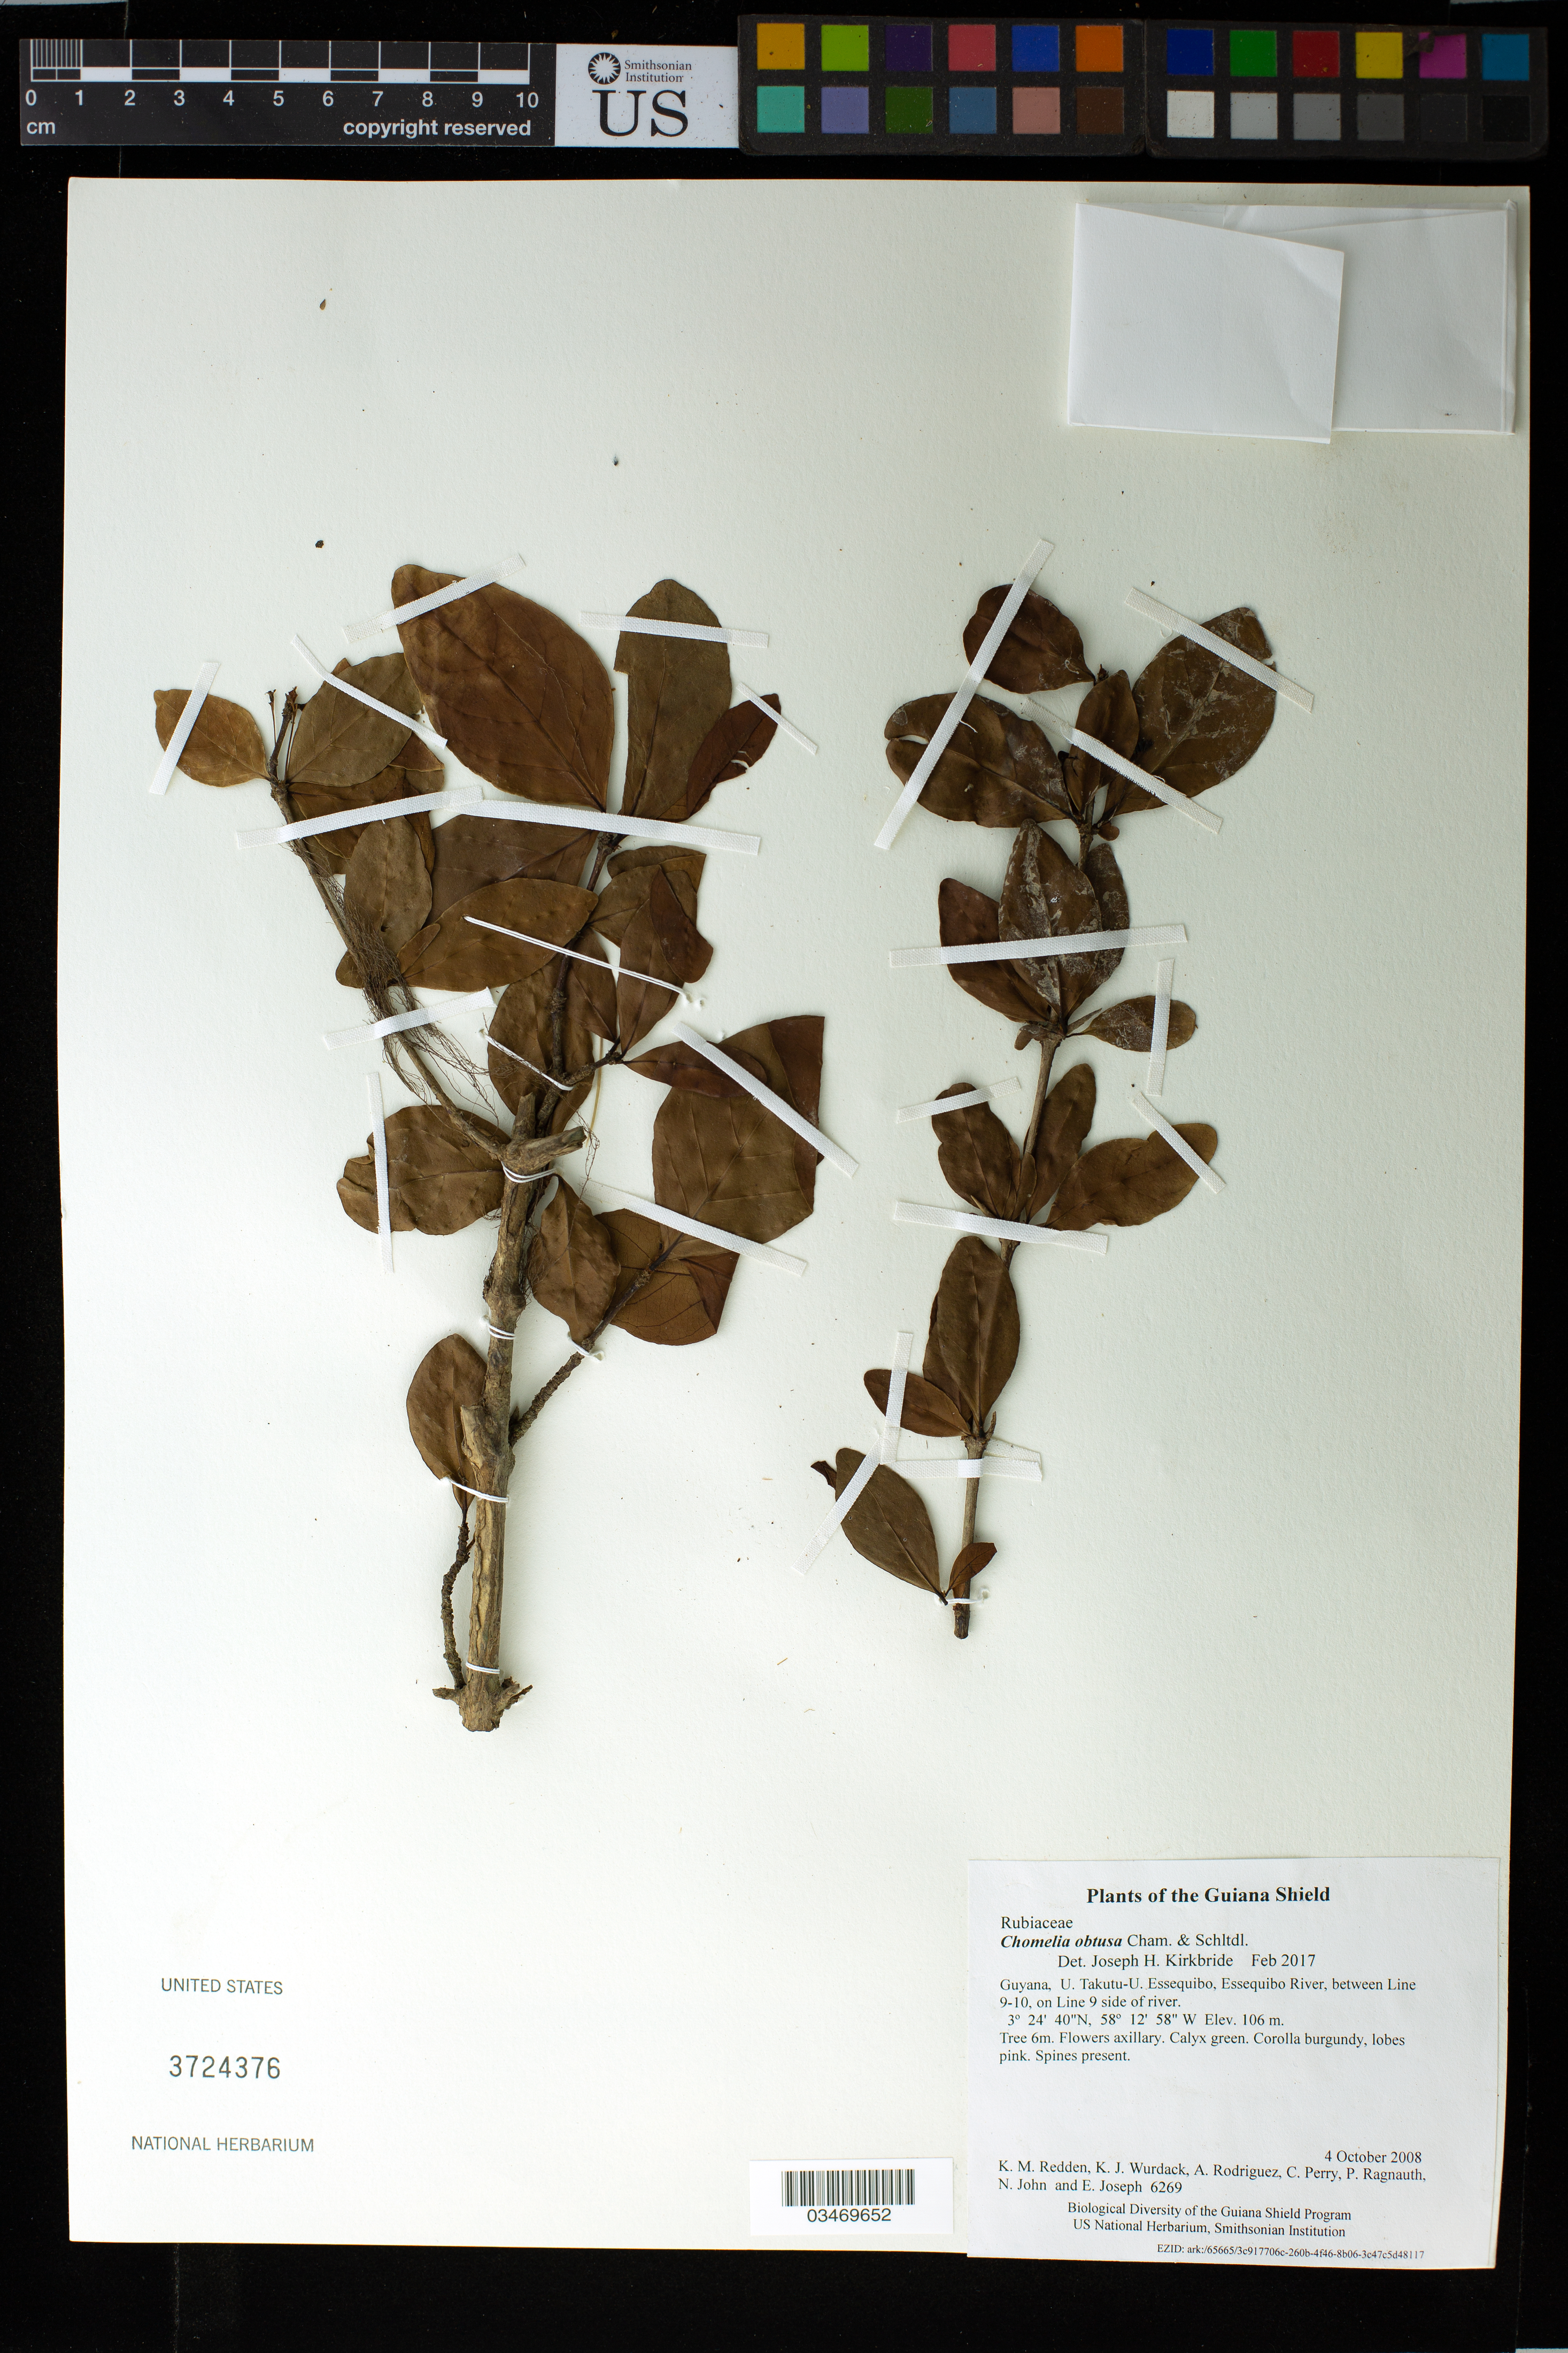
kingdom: Plantae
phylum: Tracheophyta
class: Magnoliopsida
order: Gentianales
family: Rubiaceae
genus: Chomelia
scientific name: Chomelia angustifolia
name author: Benth.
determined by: Kirkbride, J. H.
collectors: K. M. Redden, K. Wurdack, A. Rodriguez, C. Perry, P. Ragnauth, N. John & E. Joseph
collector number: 6269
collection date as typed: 4 October 2008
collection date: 2008-10-04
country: Guyana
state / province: U. Takutu-U. Essequibo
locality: Essequibo River, between Line 9-10, on Line 9 side of river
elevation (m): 106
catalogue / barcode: US 3724376